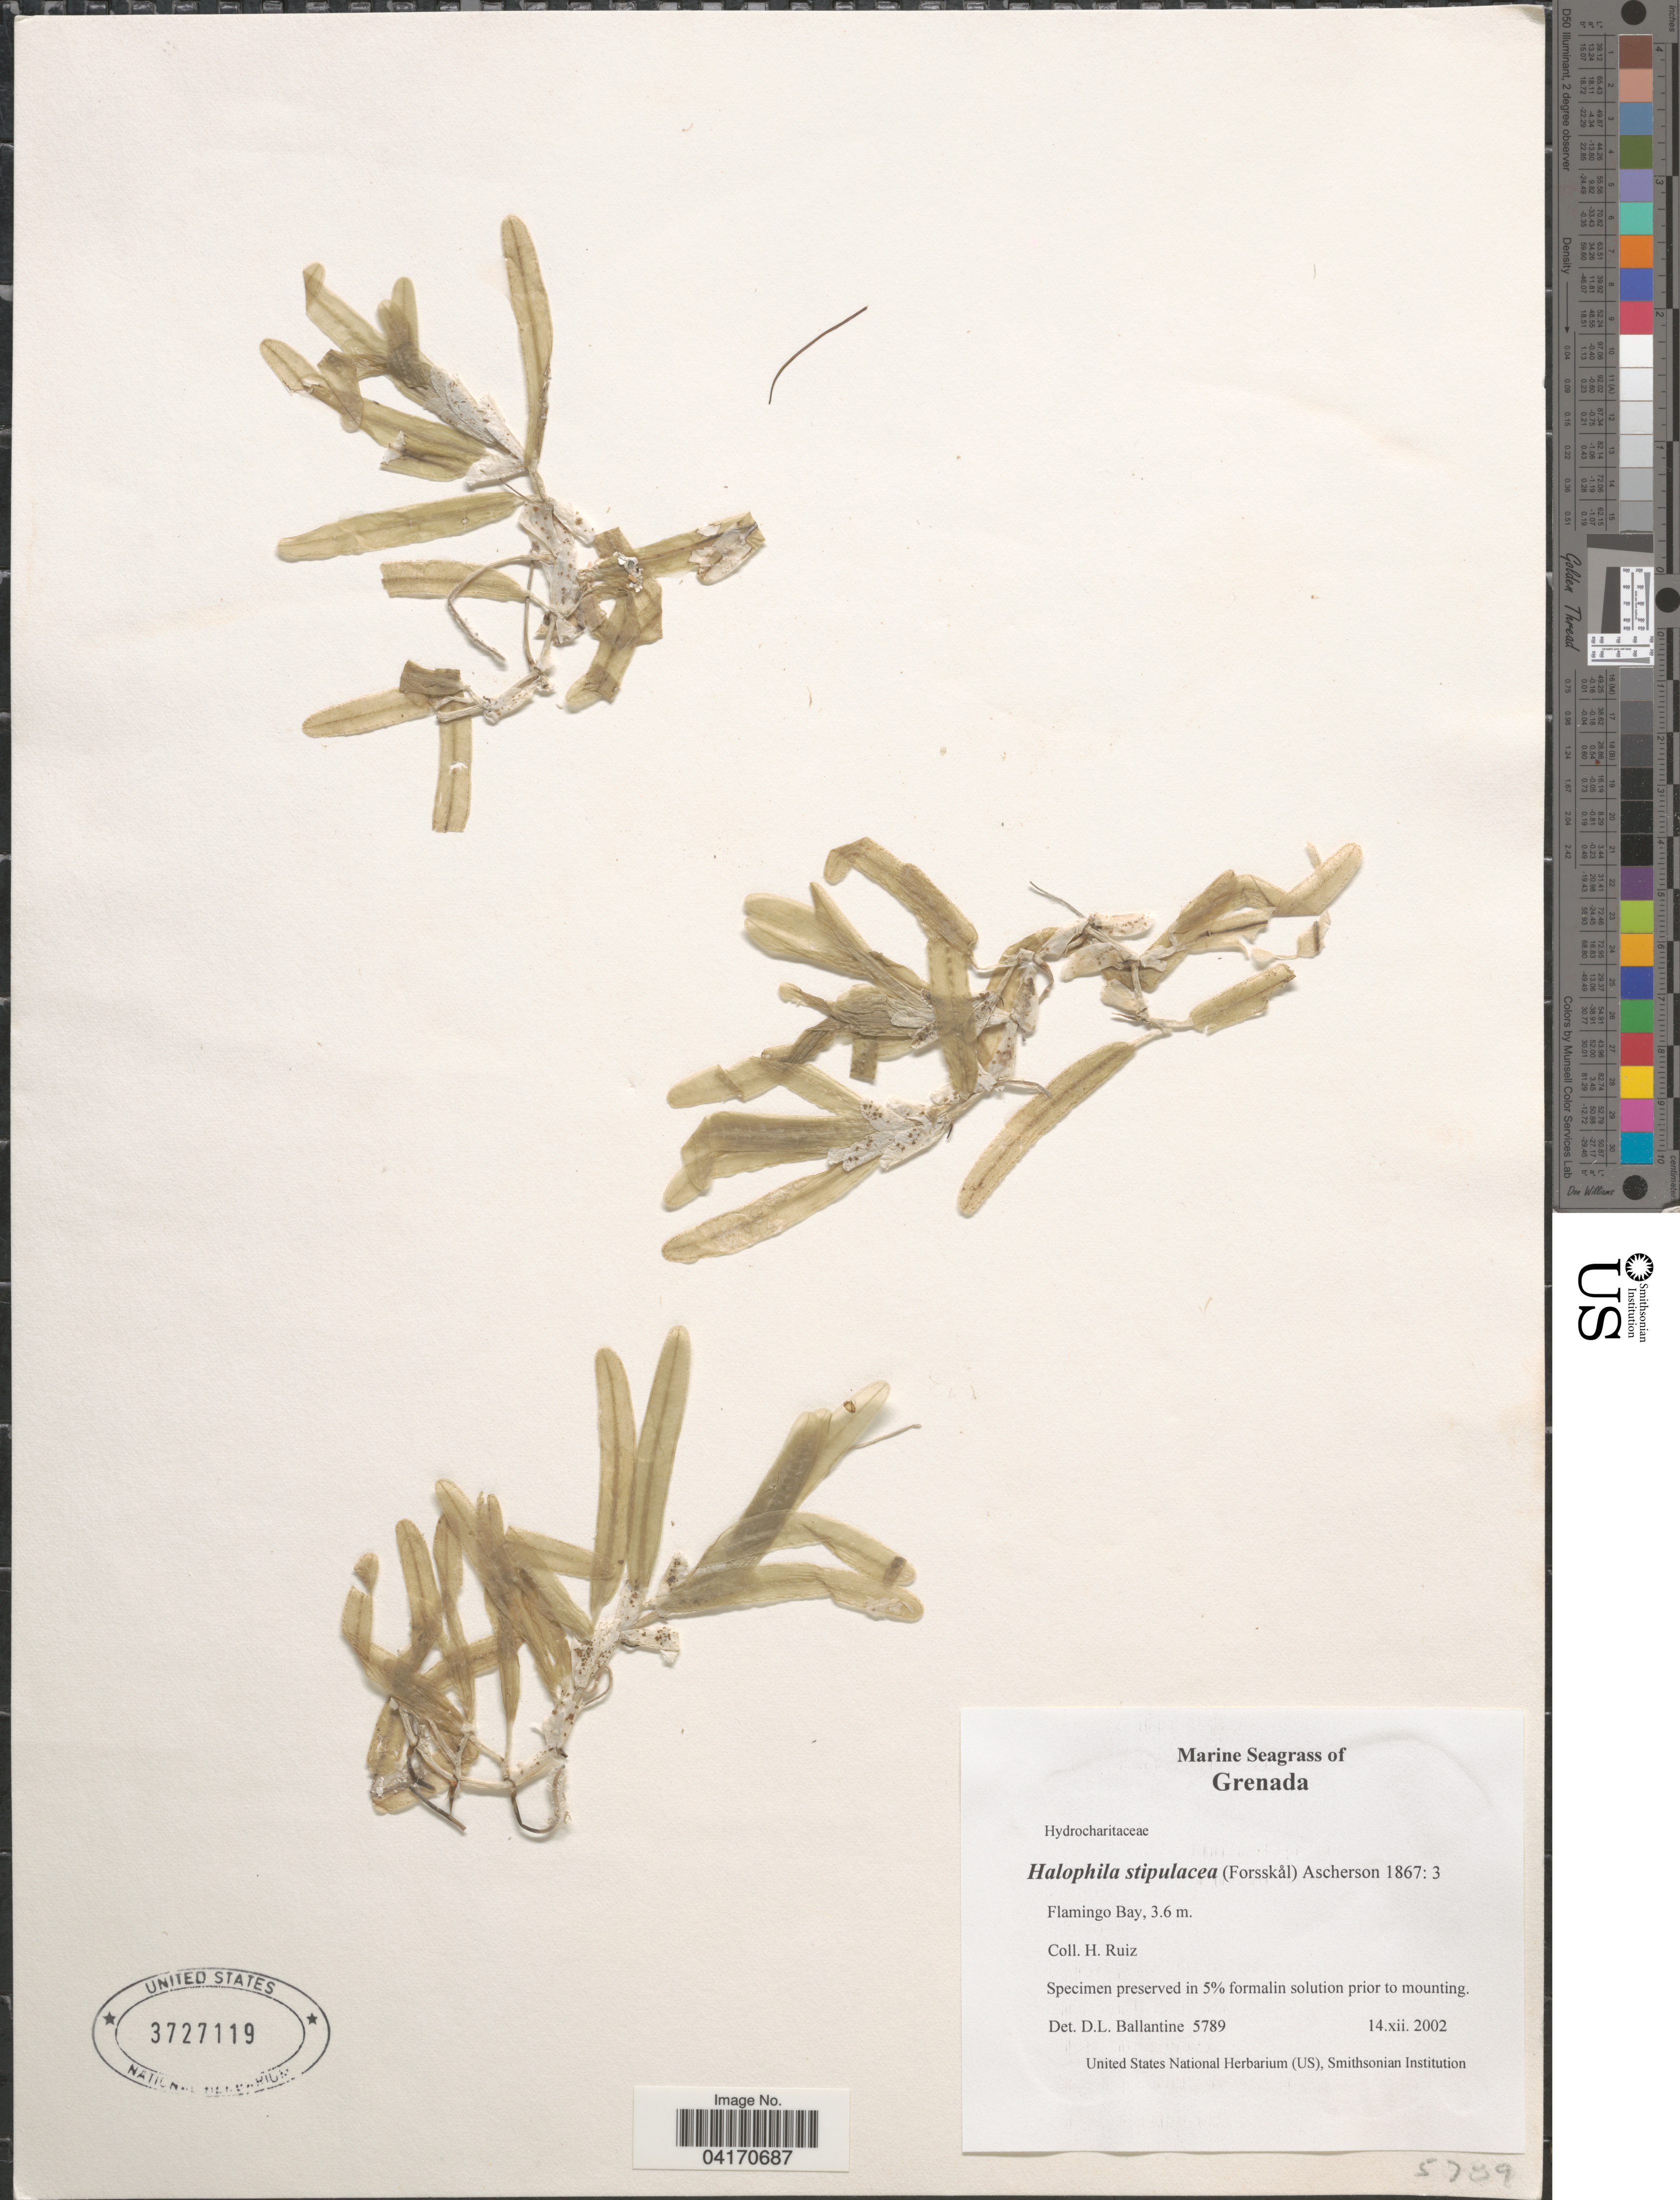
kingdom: Plantae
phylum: Tracheophyta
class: Liliopsida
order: Alismatales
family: Hydrocharitaceae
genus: Halophila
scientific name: Halophila stipulacea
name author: (Forssk.) Asch.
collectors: H. Ruiz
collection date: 2002-12-14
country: Grenada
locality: Flamingo Bay.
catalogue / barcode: US 3727119